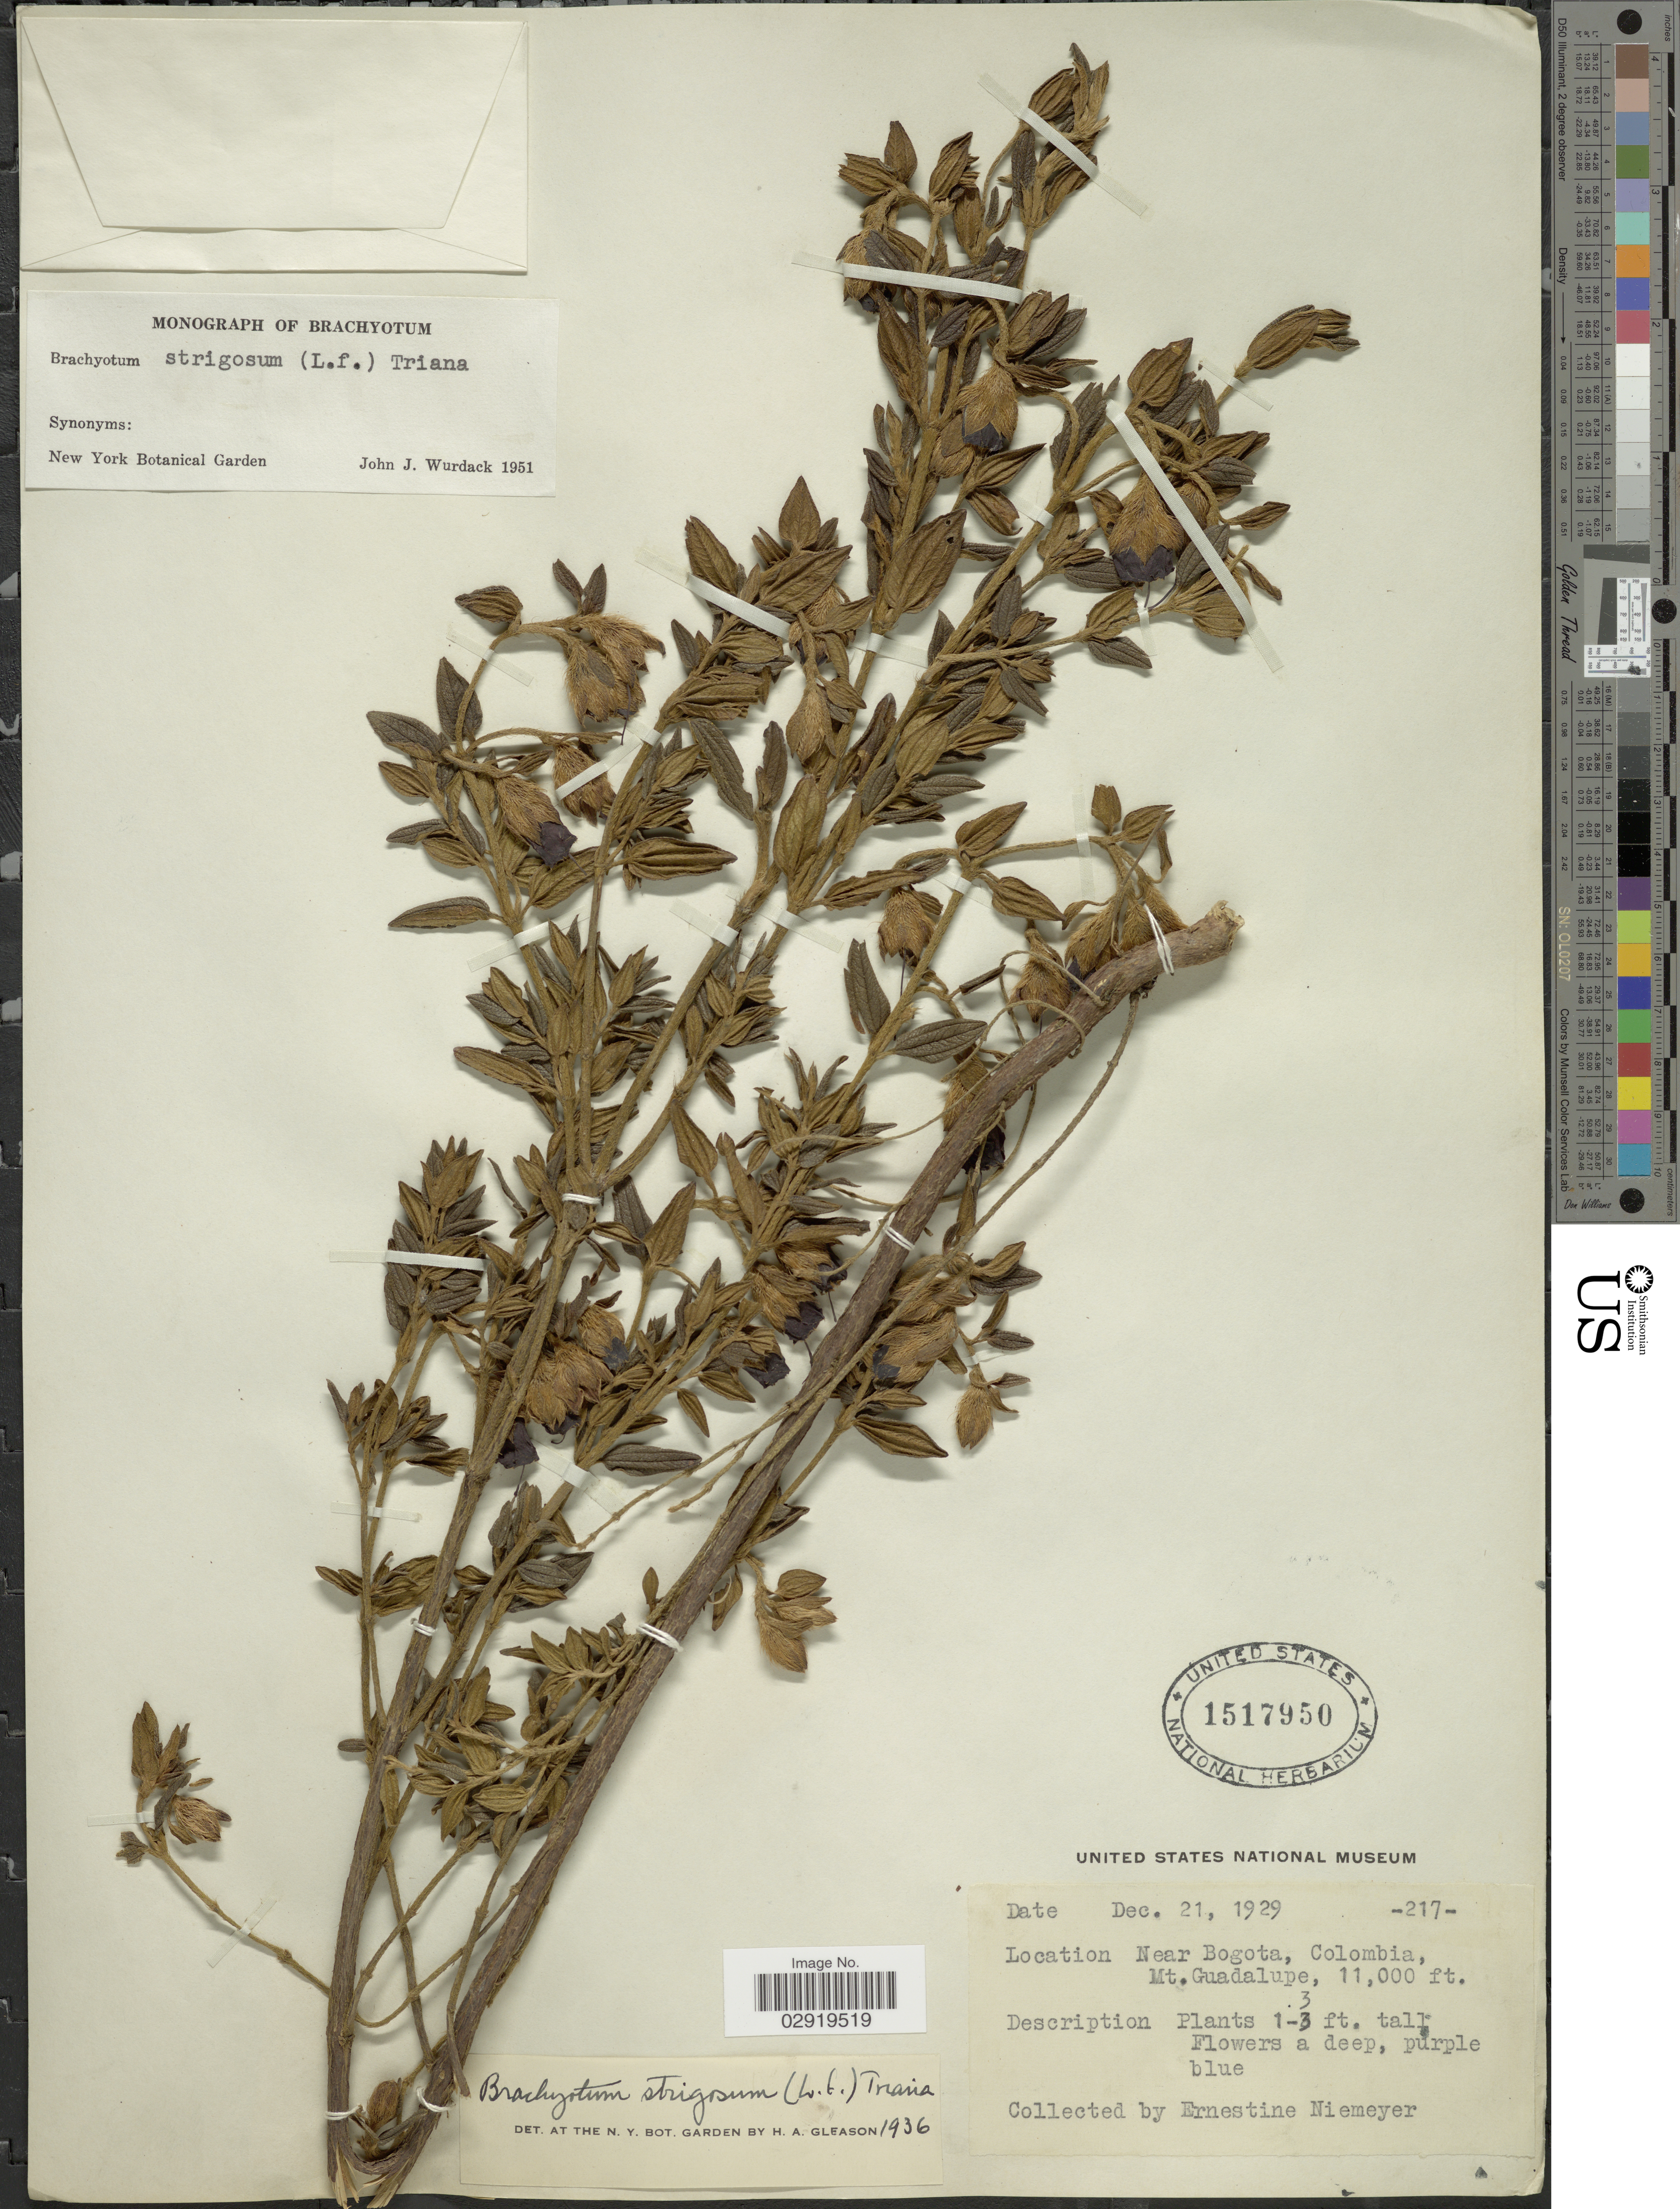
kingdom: Plantae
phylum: Tracheophyta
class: Magnoliopsida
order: Myrtales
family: Melastomataceae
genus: Brachyotum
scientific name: Brachyotum strigosum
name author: (L. f.) Triana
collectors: E. H. Niemeyer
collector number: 217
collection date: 1929-12-21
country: Colombia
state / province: Bogota D.C.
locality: Near Bogota, Mt. Guadalupe.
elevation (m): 3353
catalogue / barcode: US 1517950